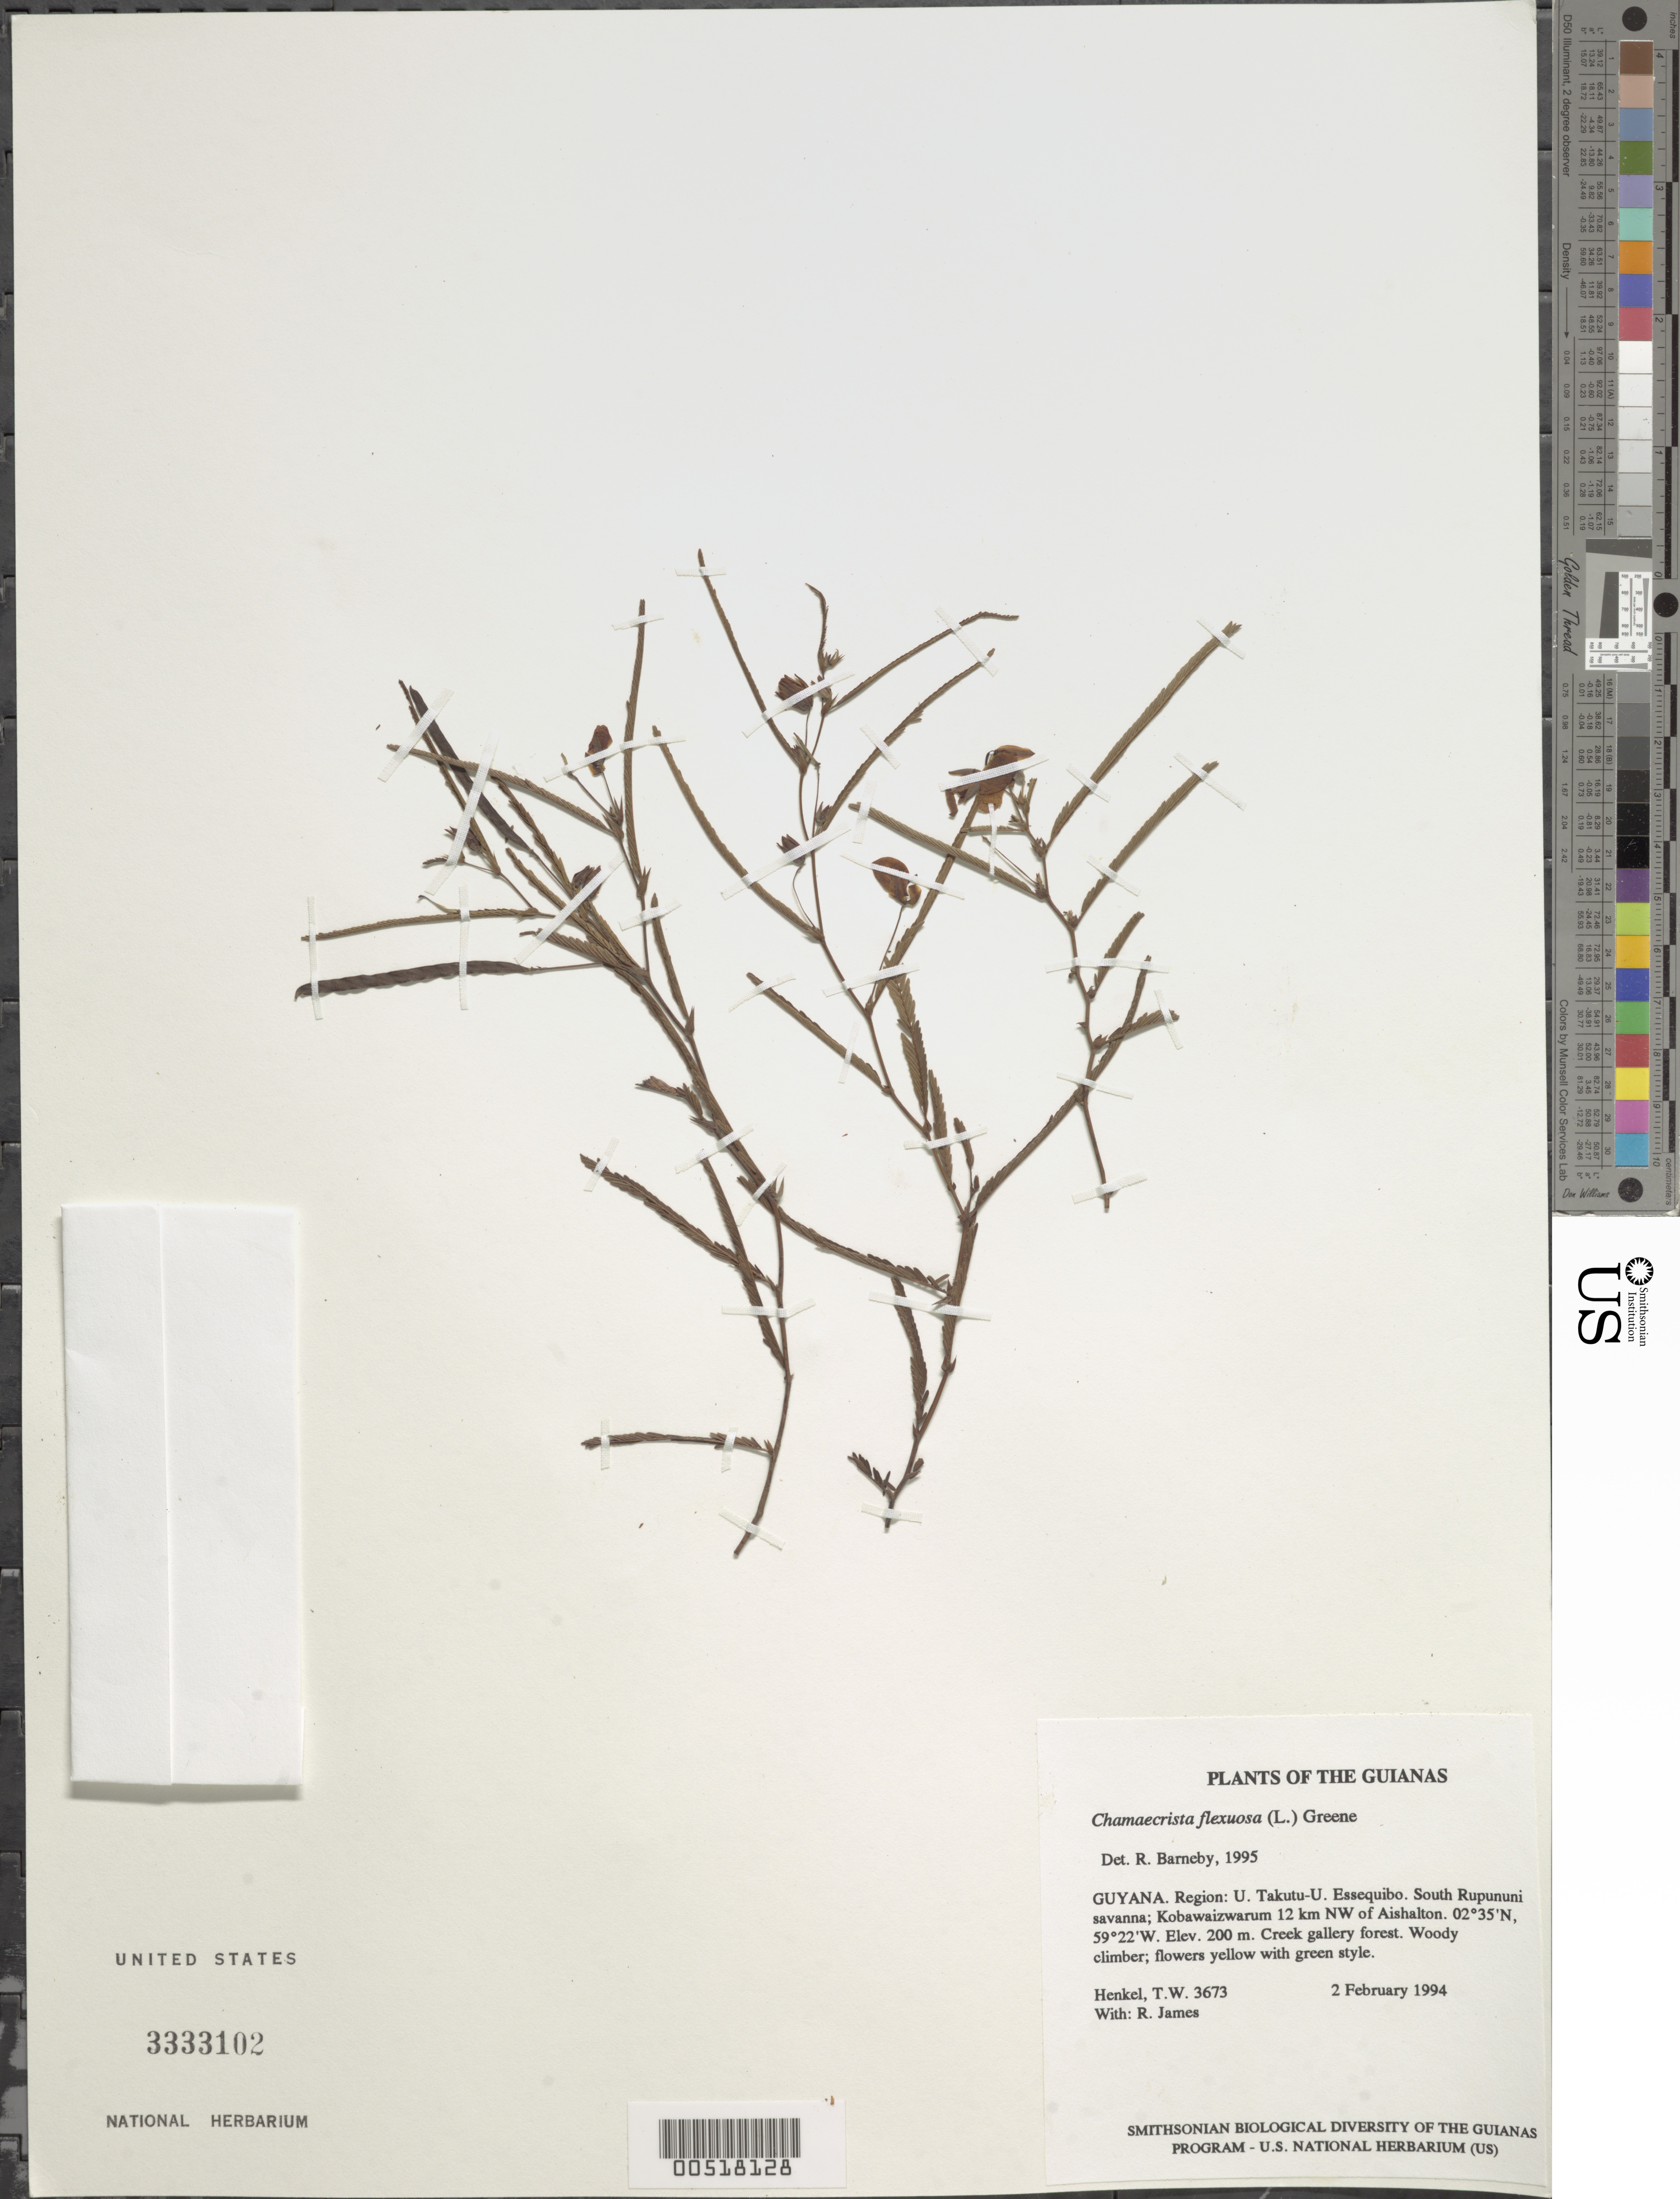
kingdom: Plantae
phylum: Tracheophyta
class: Magnoliopsida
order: Fabales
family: Fabaceae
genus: Chamaecrista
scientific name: Chamaecrista flexuosa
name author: (L.) Greene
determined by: Barneby, Rupert C., (NY)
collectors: T. Henkel & R. James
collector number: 3673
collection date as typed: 2 February 1994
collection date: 1994-02-02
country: Guyana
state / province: U. Takutu-U. Essequibo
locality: South Rupununi savanna; Kobawaizwarum 12 km NW of Aishalton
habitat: Creek gallery forest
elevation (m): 200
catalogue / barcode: US 3333102